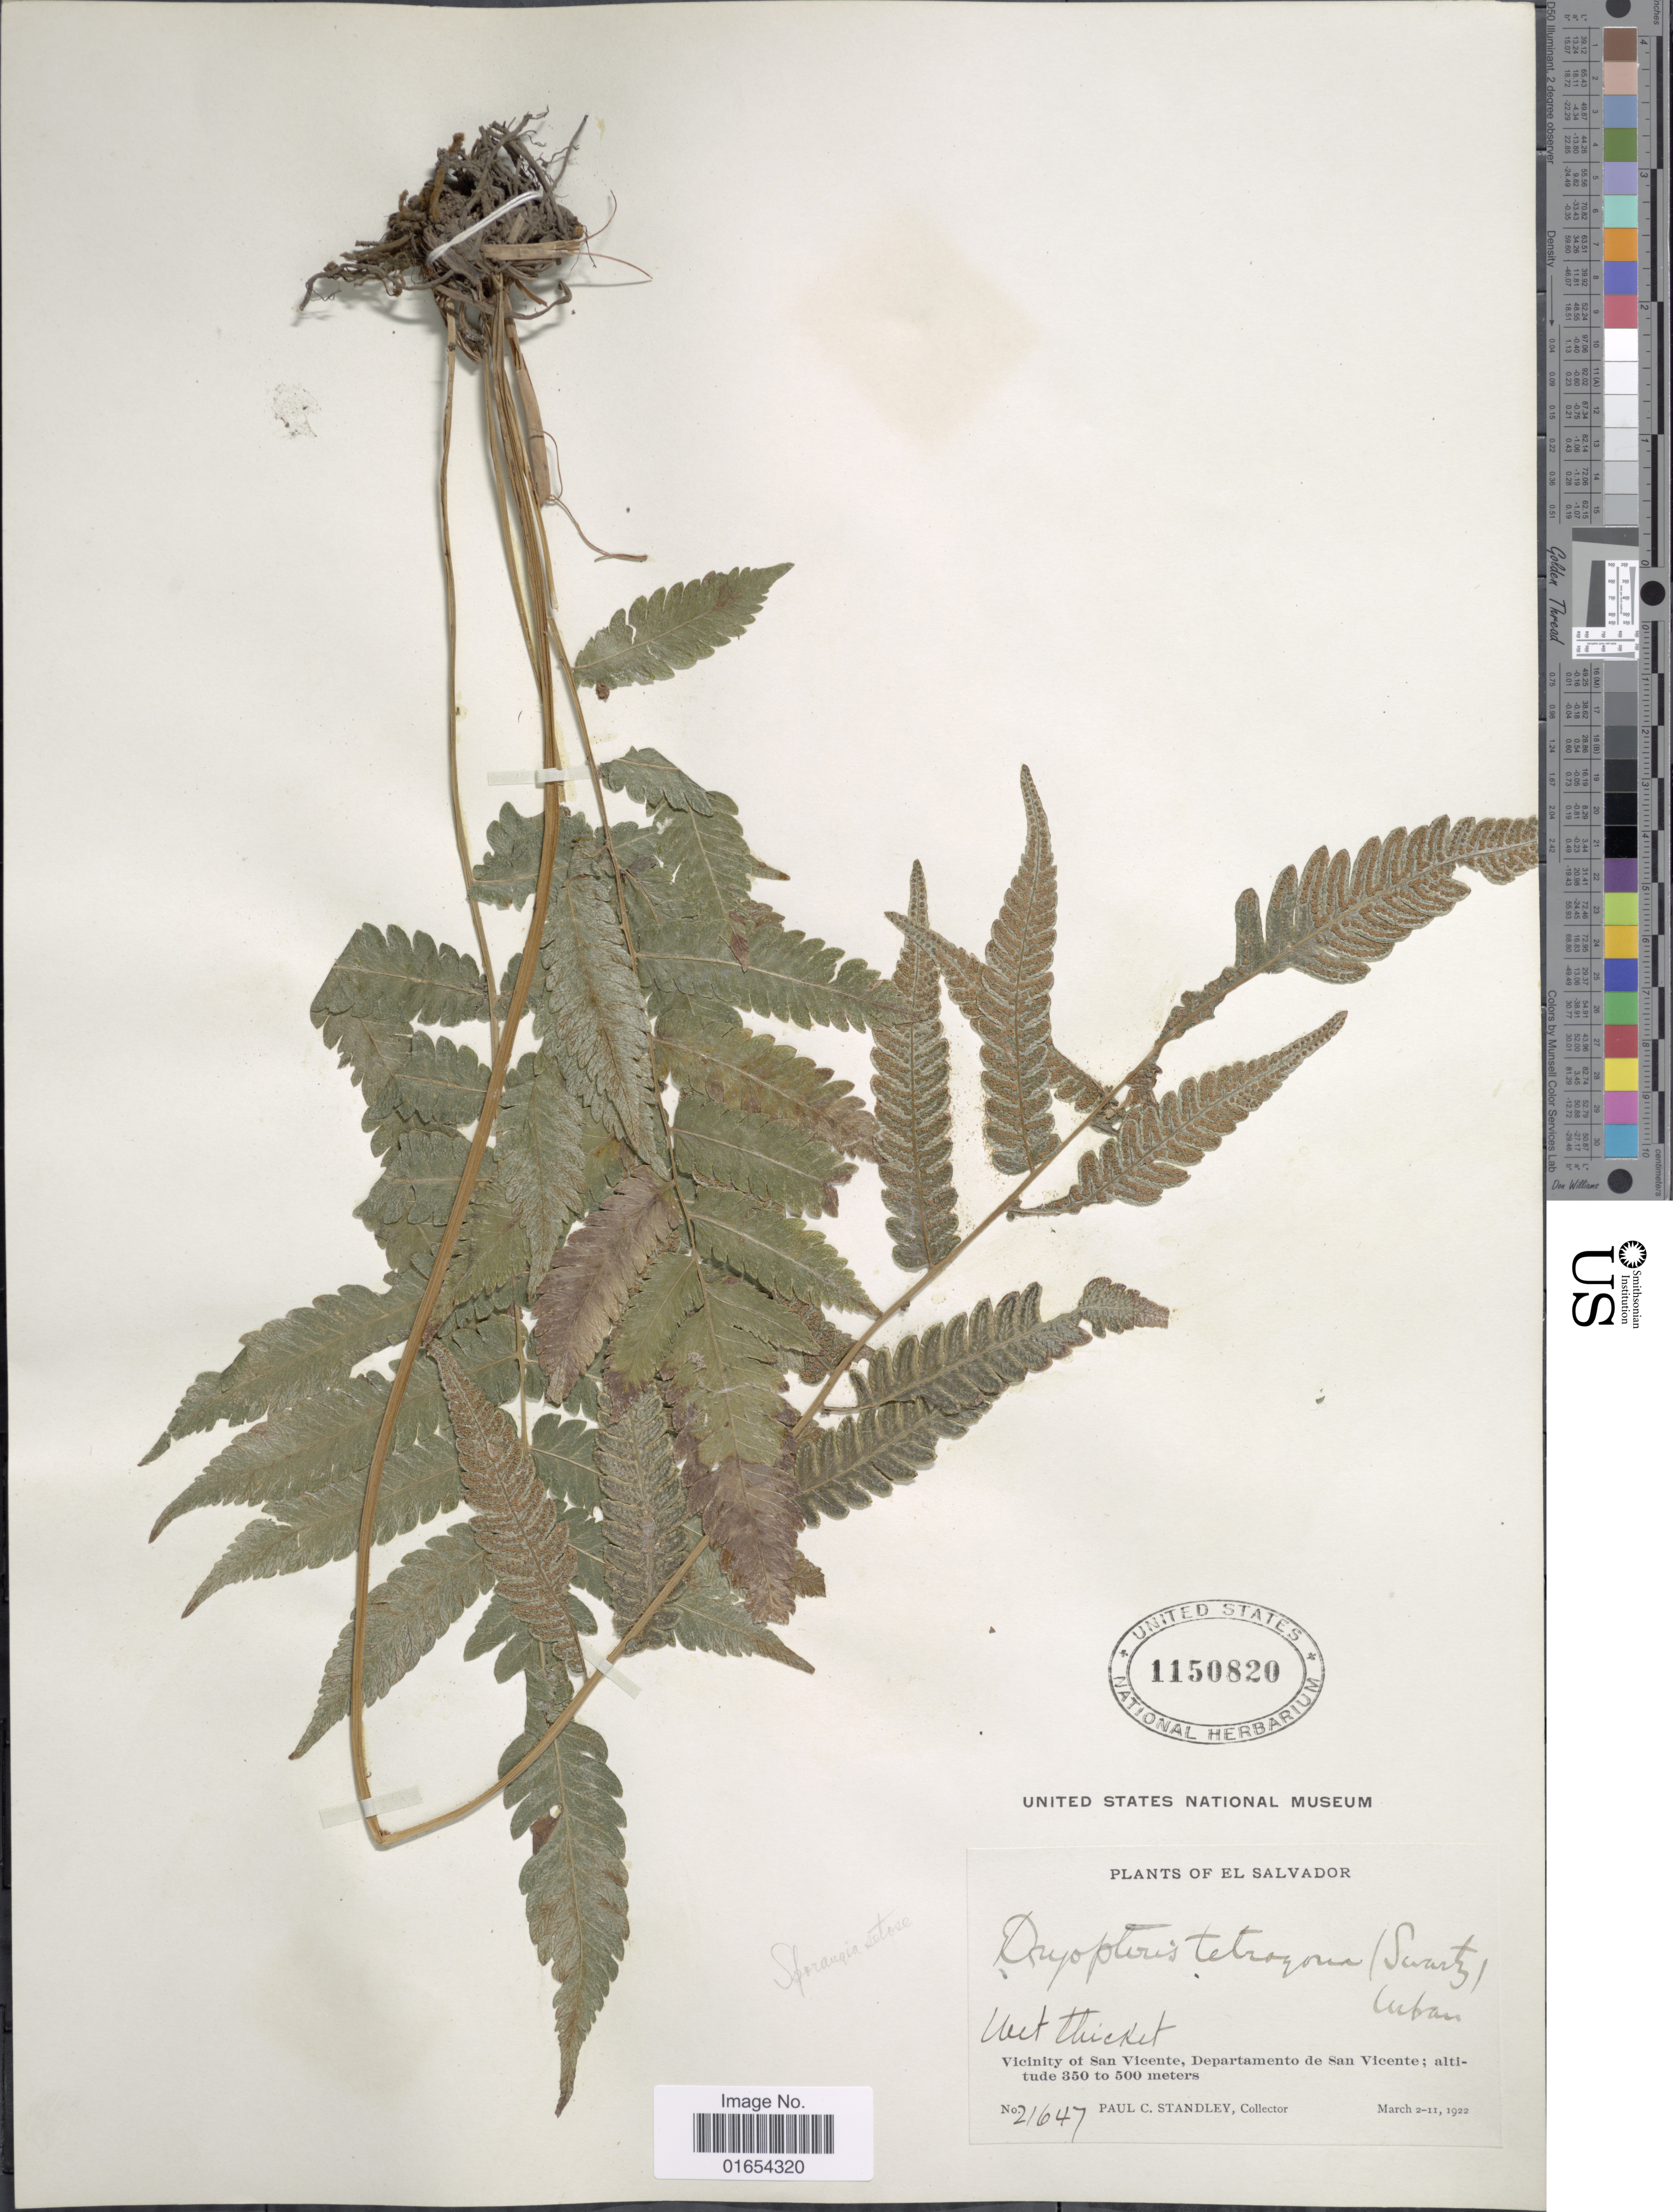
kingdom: Plantae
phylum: Tracheophyta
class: Polypodiopsida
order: Polypodiales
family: Thelypteridaceae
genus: Goniopteris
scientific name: Goniopteris tetragona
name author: (C. Presl) Sw.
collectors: P. C. Standley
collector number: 21647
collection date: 1922-03-02/1922-03-11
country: El Salvador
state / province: San Vincente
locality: Vicinity of San Vicente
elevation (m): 350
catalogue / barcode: US 1150820